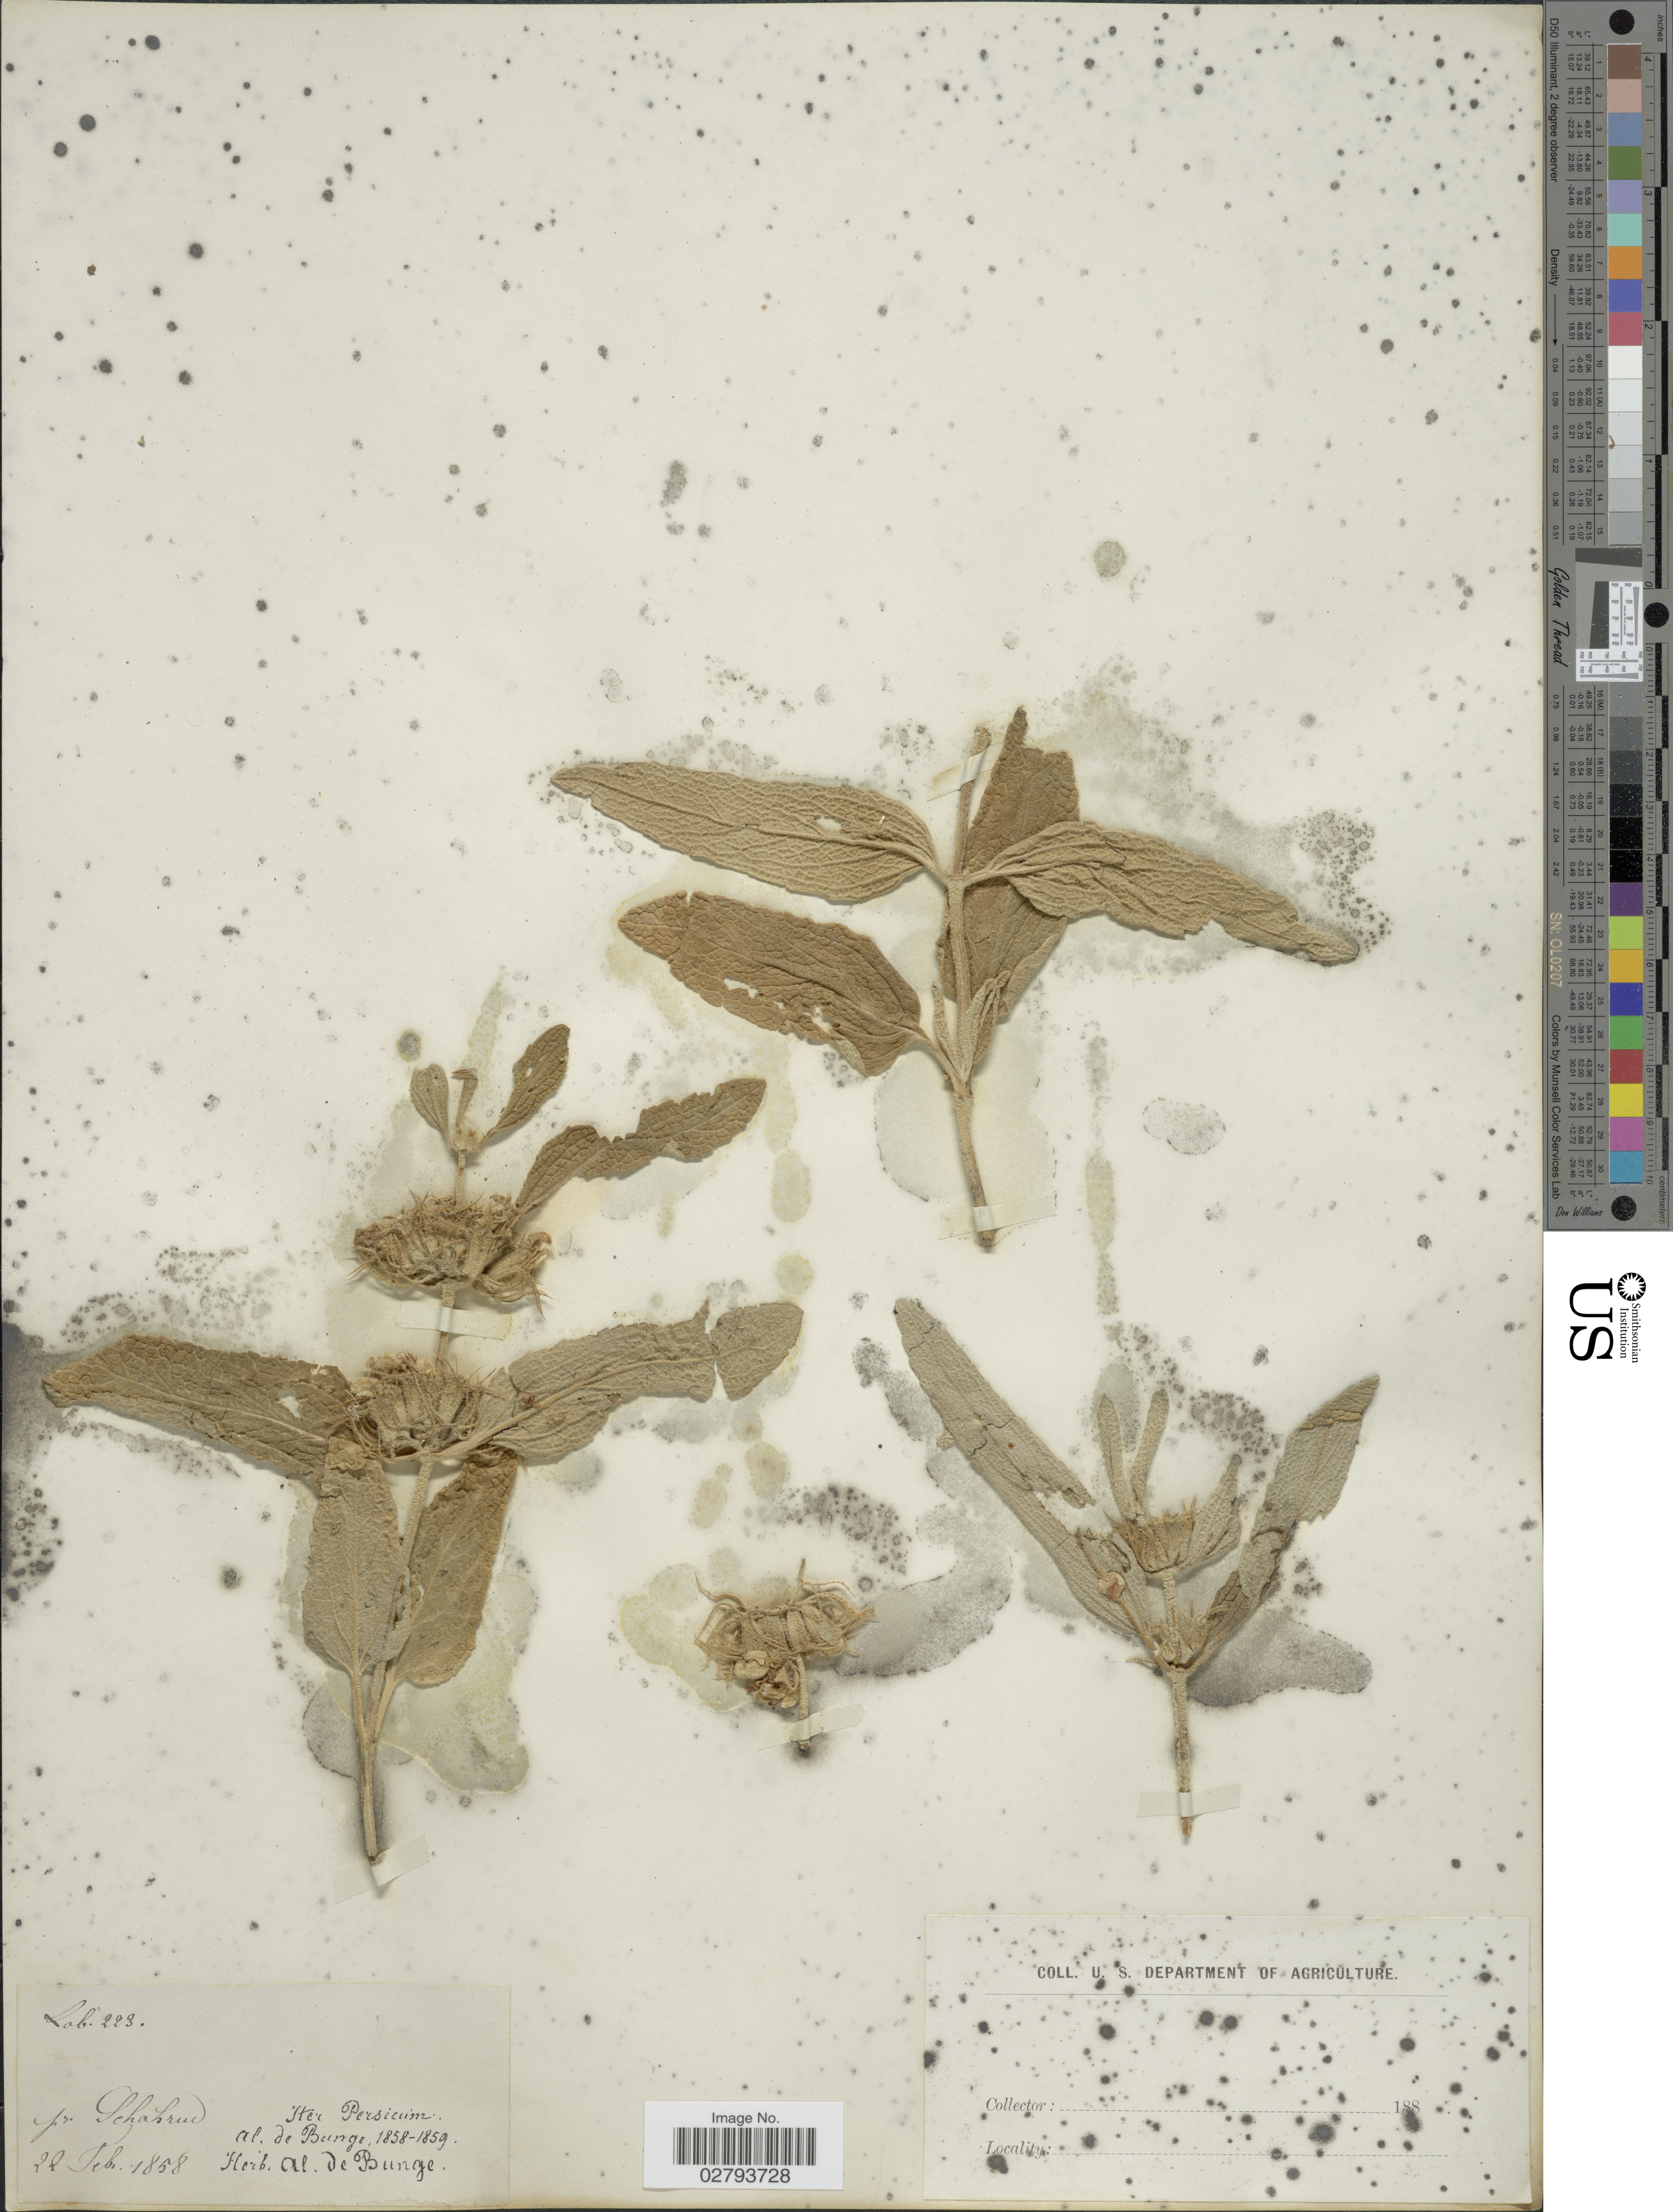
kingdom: Plantae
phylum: Tracheophyta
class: Magnoliopsida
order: Lamiales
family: Lamiaceae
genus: Phlomis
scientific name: Phlomis sp.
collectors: ex herb. Al. de Bung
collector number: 223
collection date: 1858-02-22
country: Iran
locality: Persicum, pr. Schabren [interpreted]